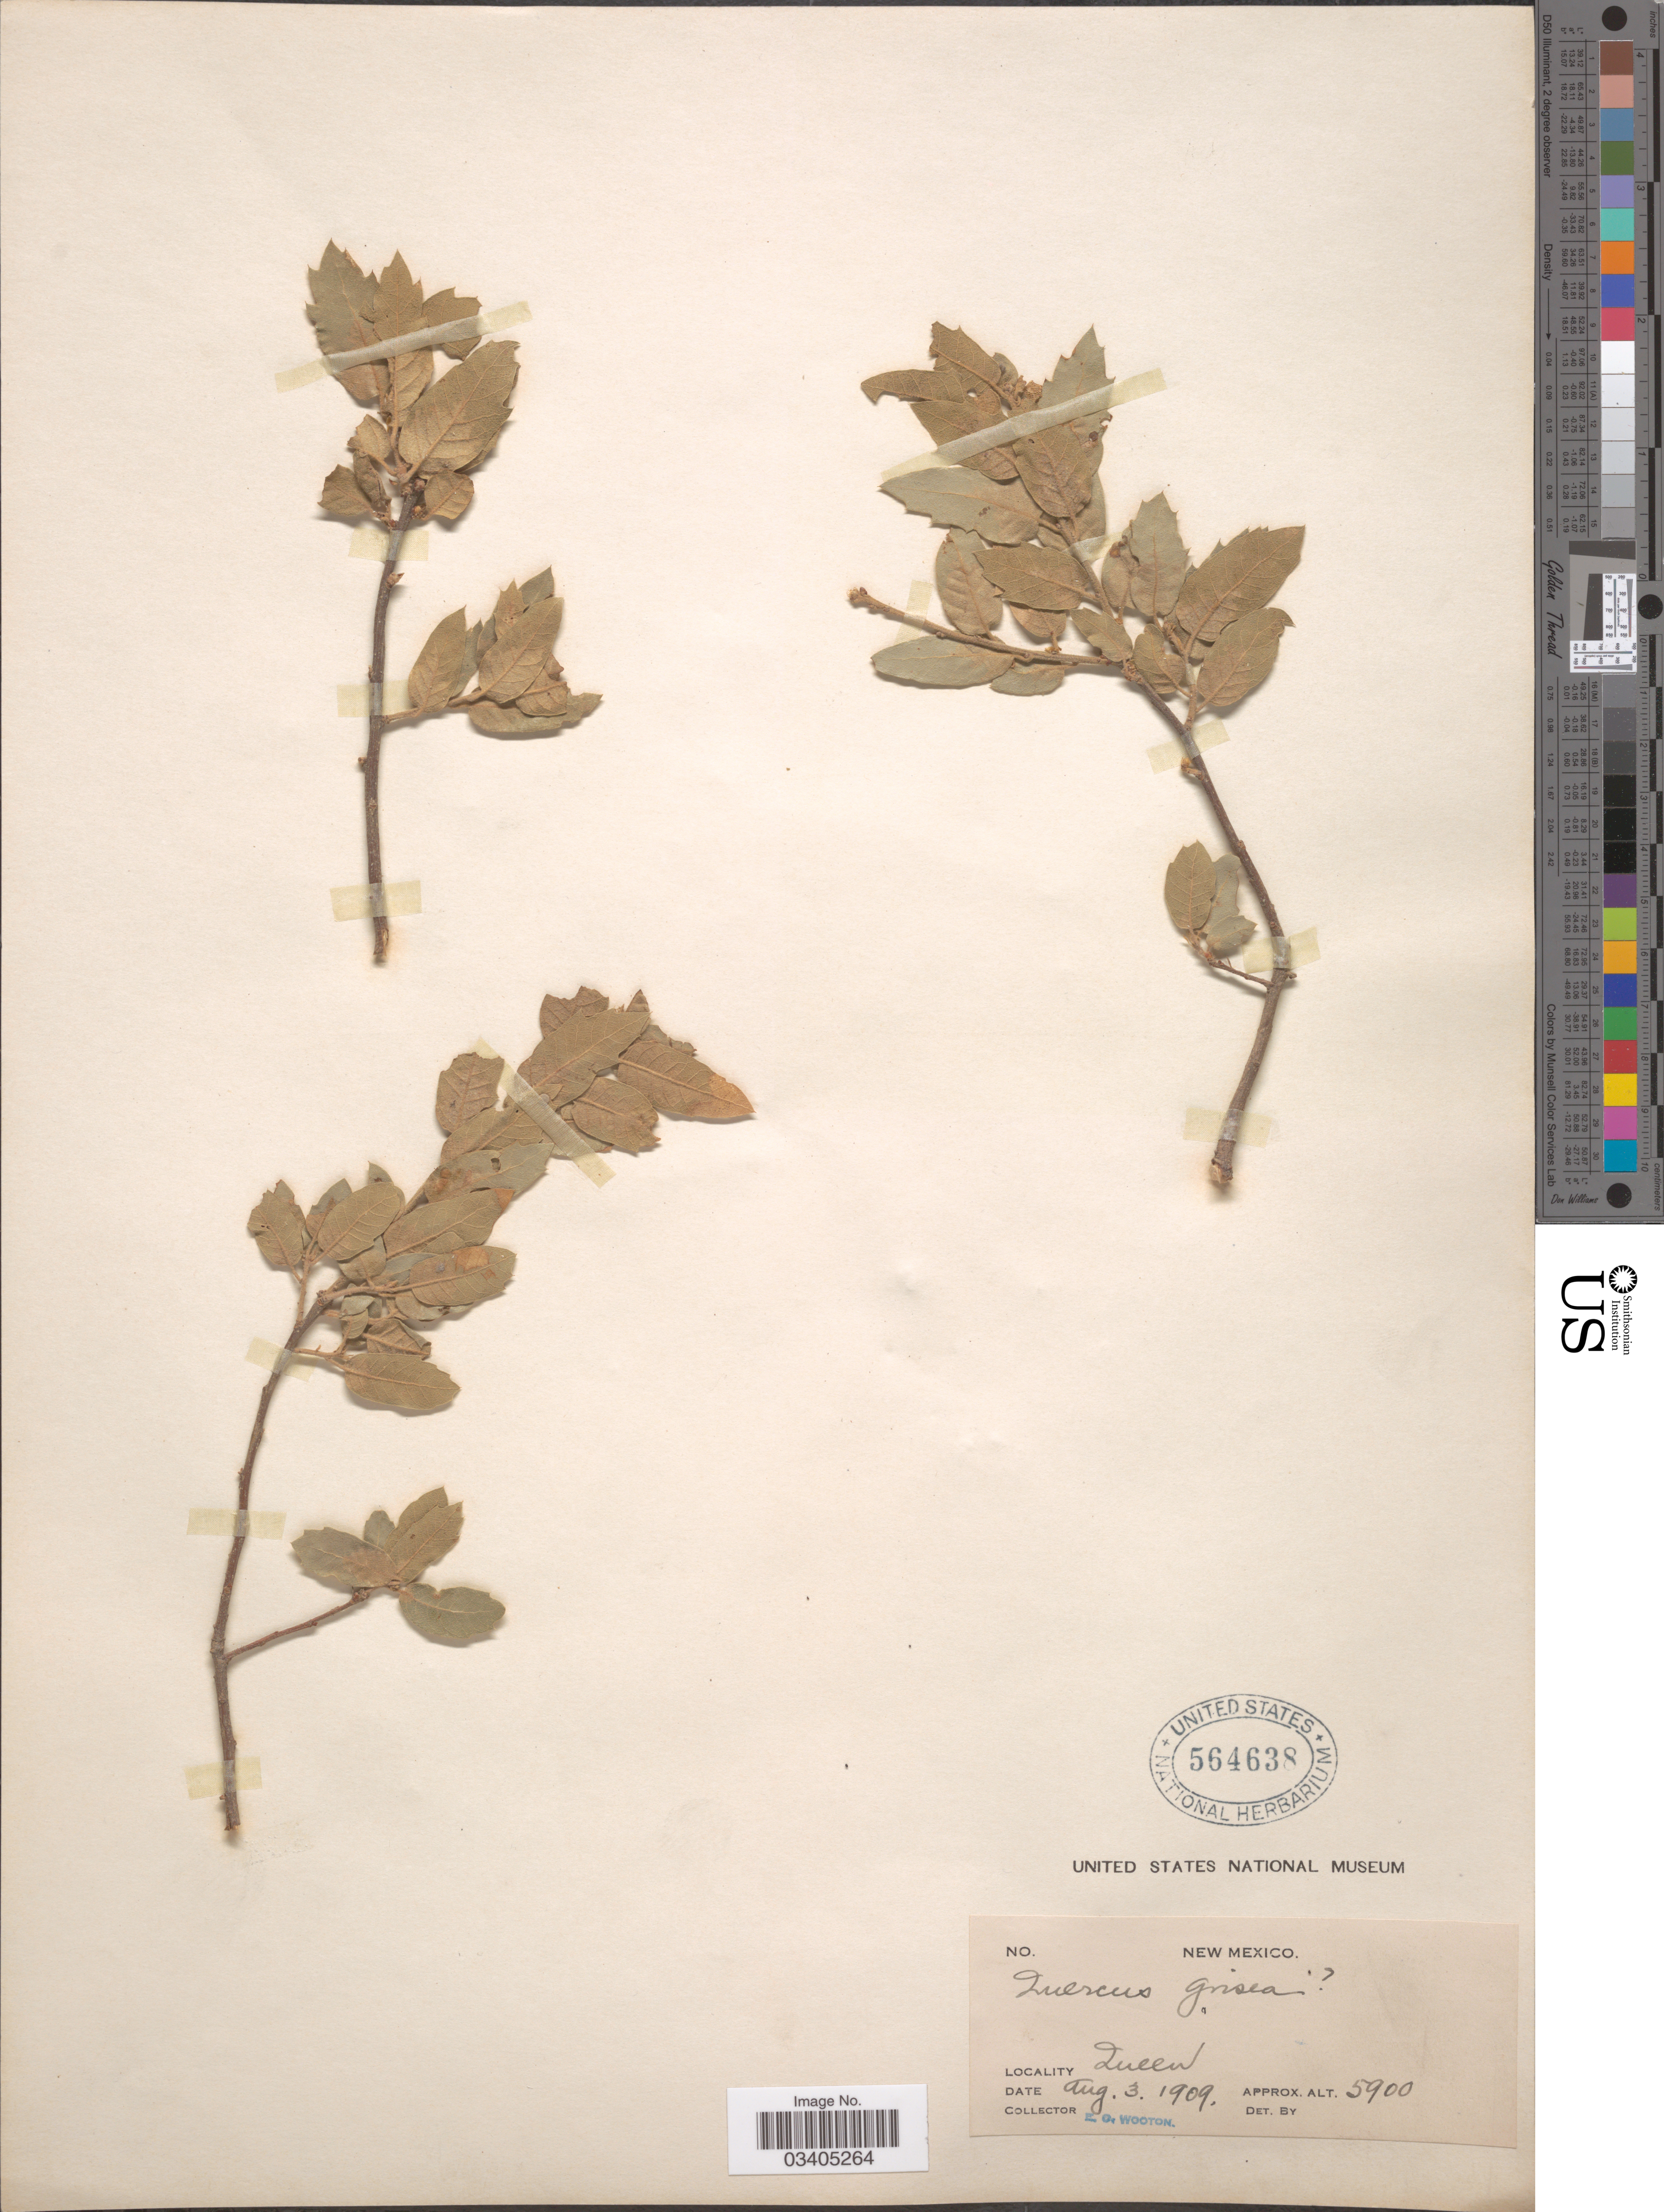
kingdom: Plantae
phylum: Tracheophyta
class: Magnoliopsida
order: Fagales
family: Fagaceae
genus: Quercus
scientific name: Quercus grisea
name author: Liebm.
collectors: E. O. Wooton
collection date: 1909-08-03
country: United States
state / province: New Mexico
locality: Queen.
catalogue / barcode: US 564638